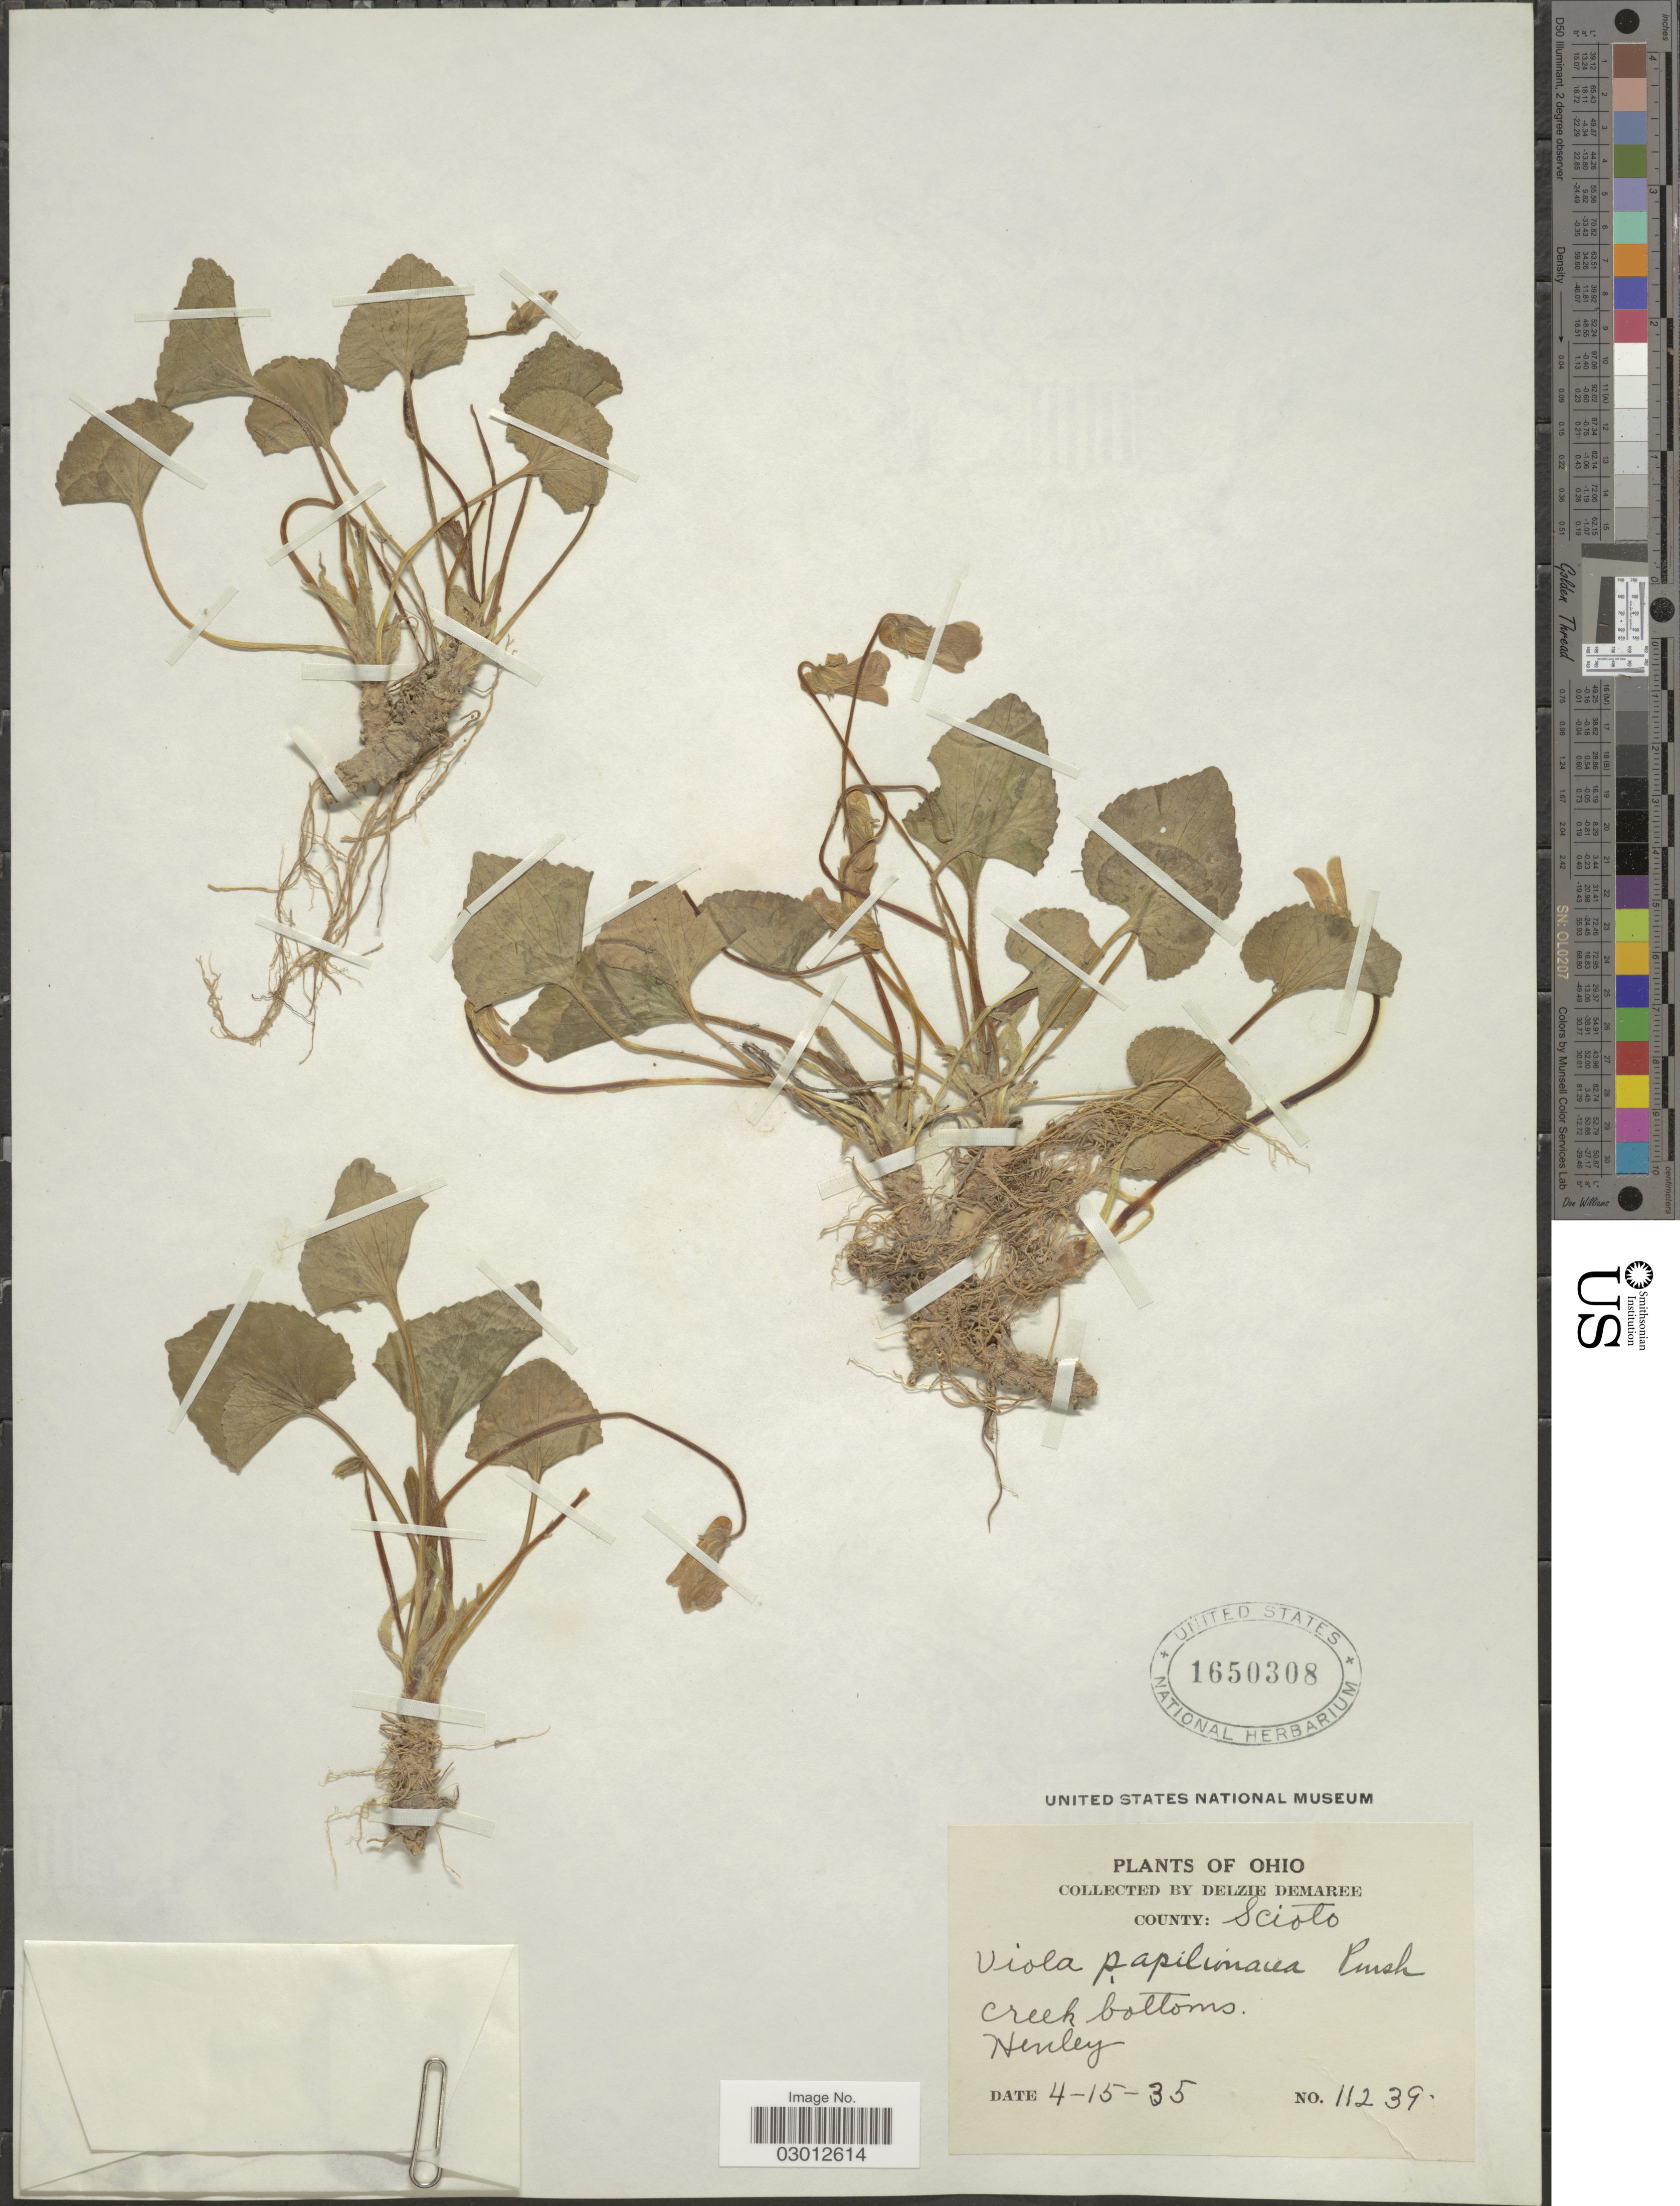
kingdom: Plantae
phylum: Tracheophyta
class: Magnoliopsida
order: Malpighiales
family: Violaceae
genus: Viola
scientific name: Viola papilionacea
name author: Pursh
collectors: D. Demaree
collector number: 11239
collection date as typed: Transcribed d/m/y: 15/4/35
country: United States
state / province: Ohio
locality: County: Scioto, creek bottoms. Henley.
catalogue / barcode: US 1650308